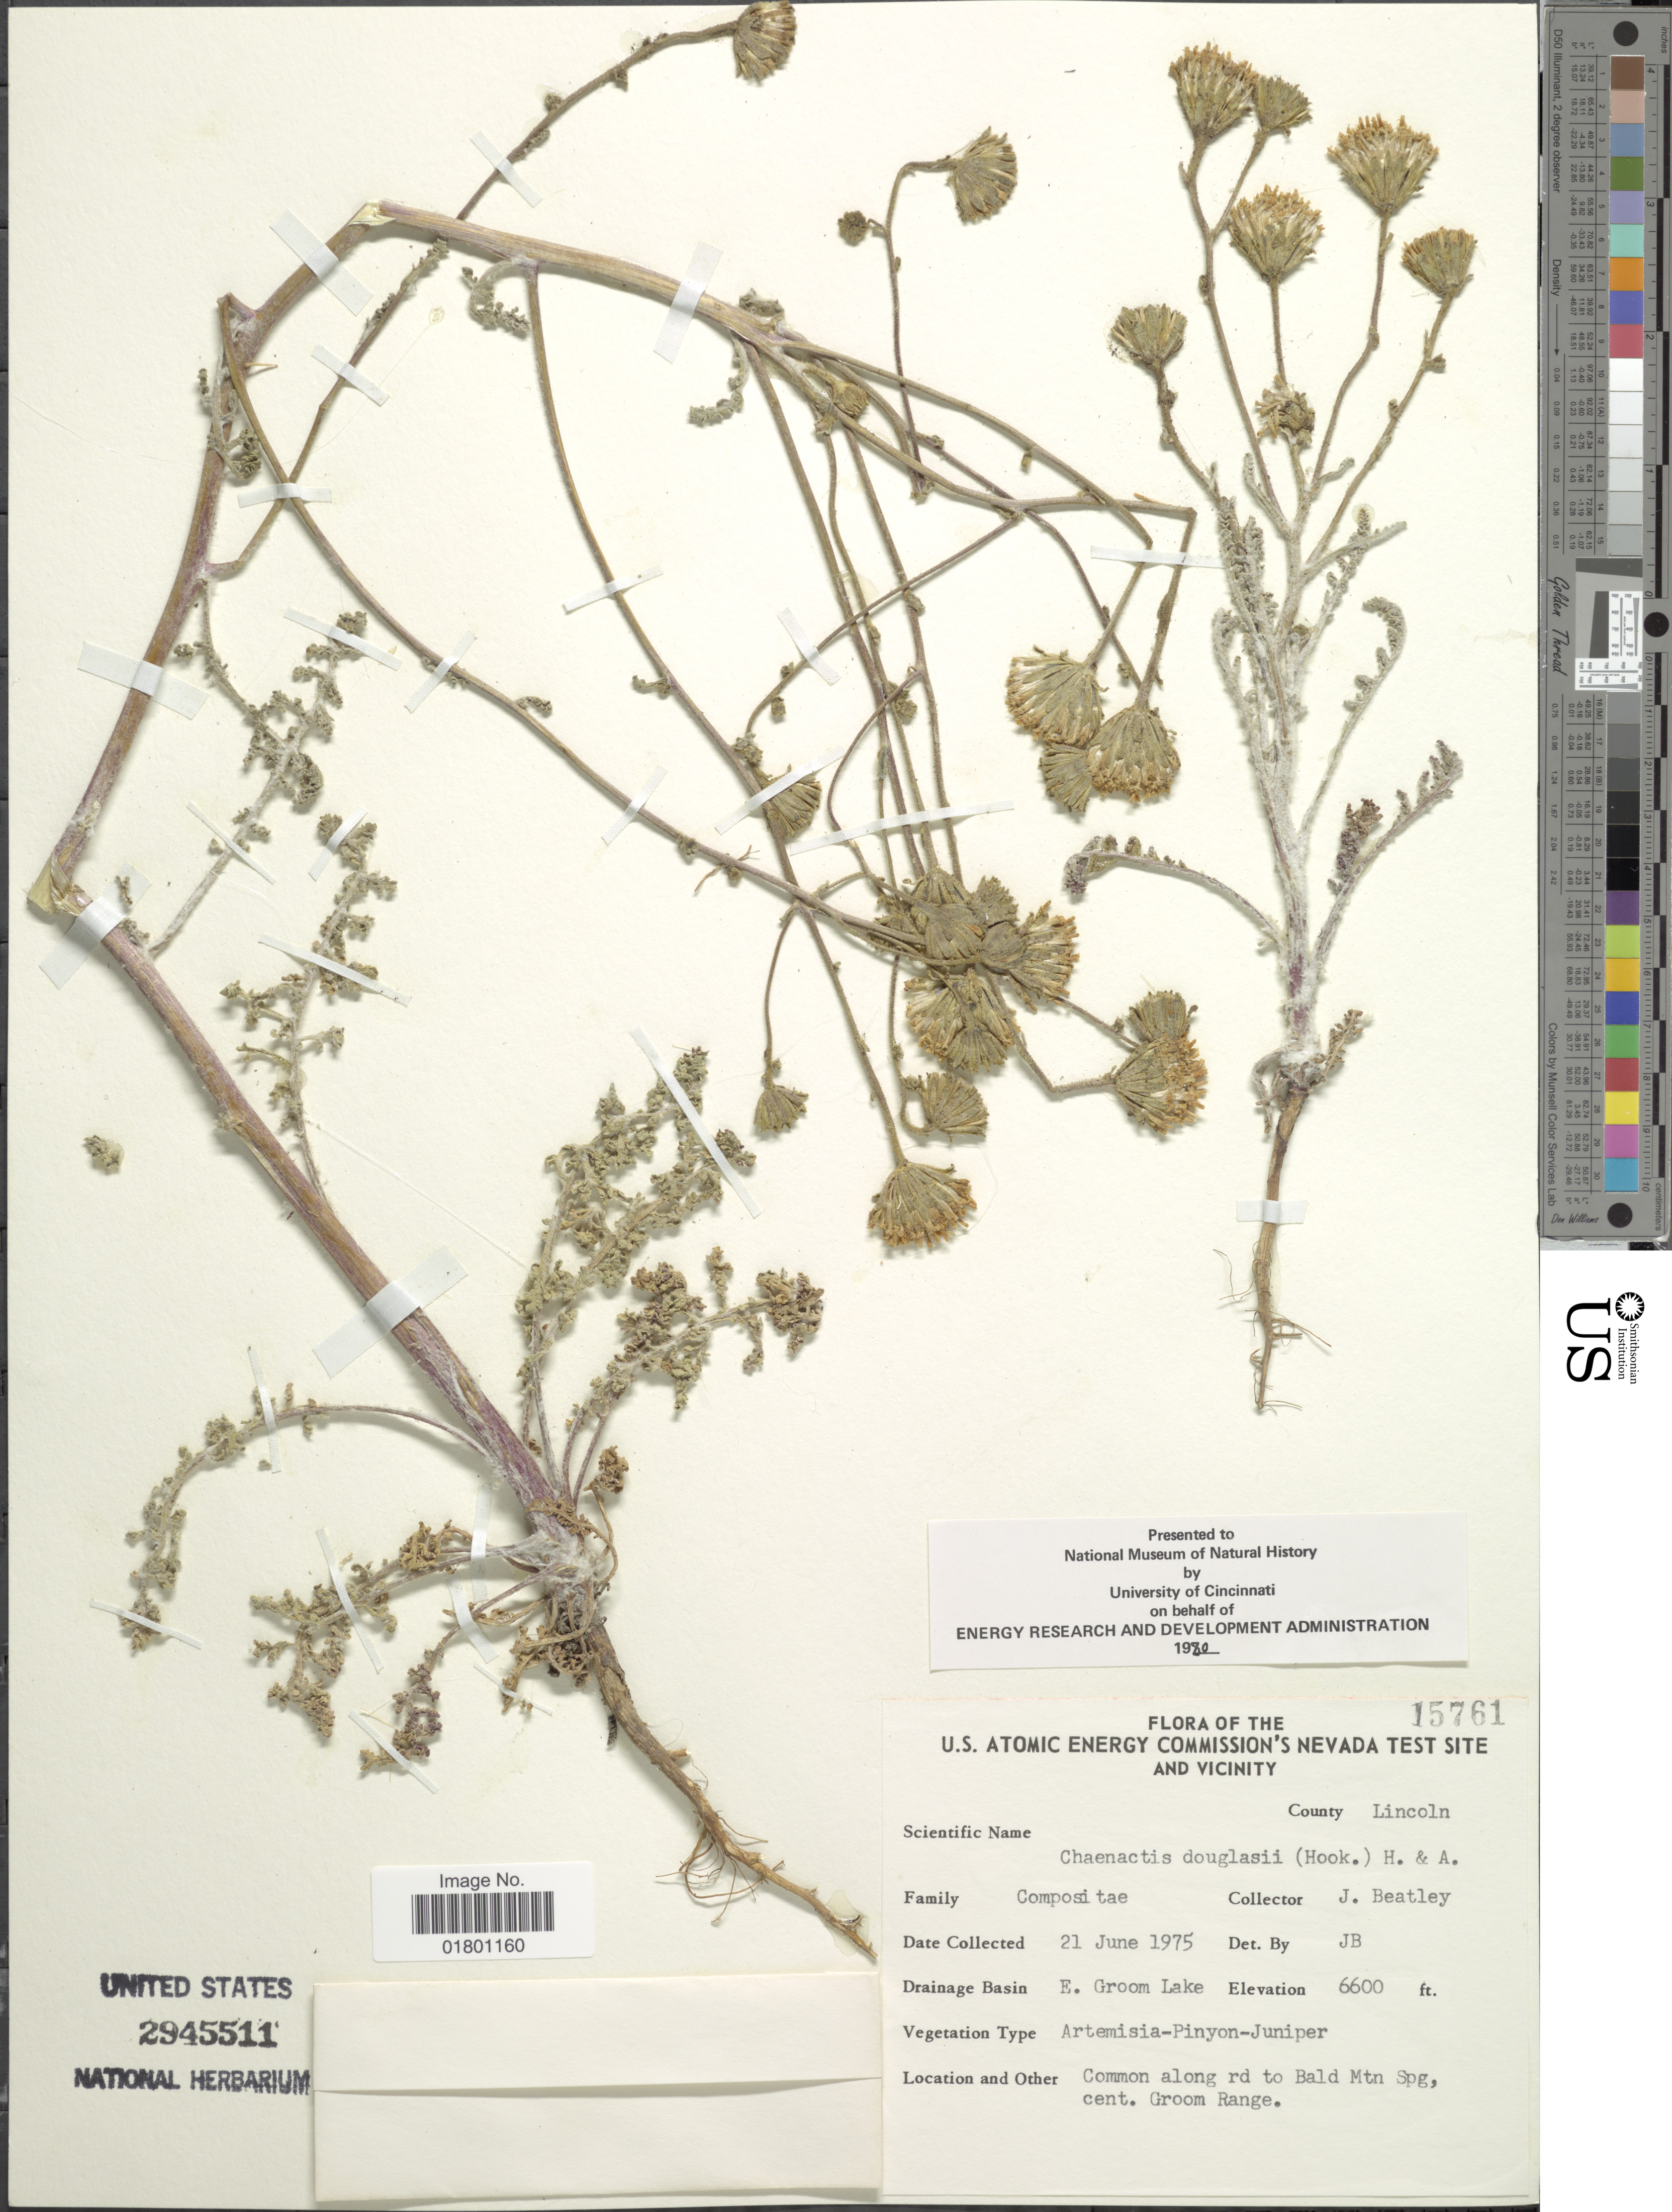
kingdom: Plantae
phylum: Tracheophyta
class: Magnoliopsida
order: Asterales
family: Asteraceae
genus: Chaenactis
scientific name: Chaenactis douglasii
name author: Hook. & Arn.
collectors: J. C. Beatley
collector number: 15761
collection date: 1975-06-21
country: United States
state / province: Nevada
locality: U.S. Atomic Energy Commission's Nevada Test Site and Vicinity, County Lincoln, E. Groom Lake, Common along rd to Bald Mtn Spg, cent. Groom Range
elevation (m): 2012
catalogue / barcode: US 2945511